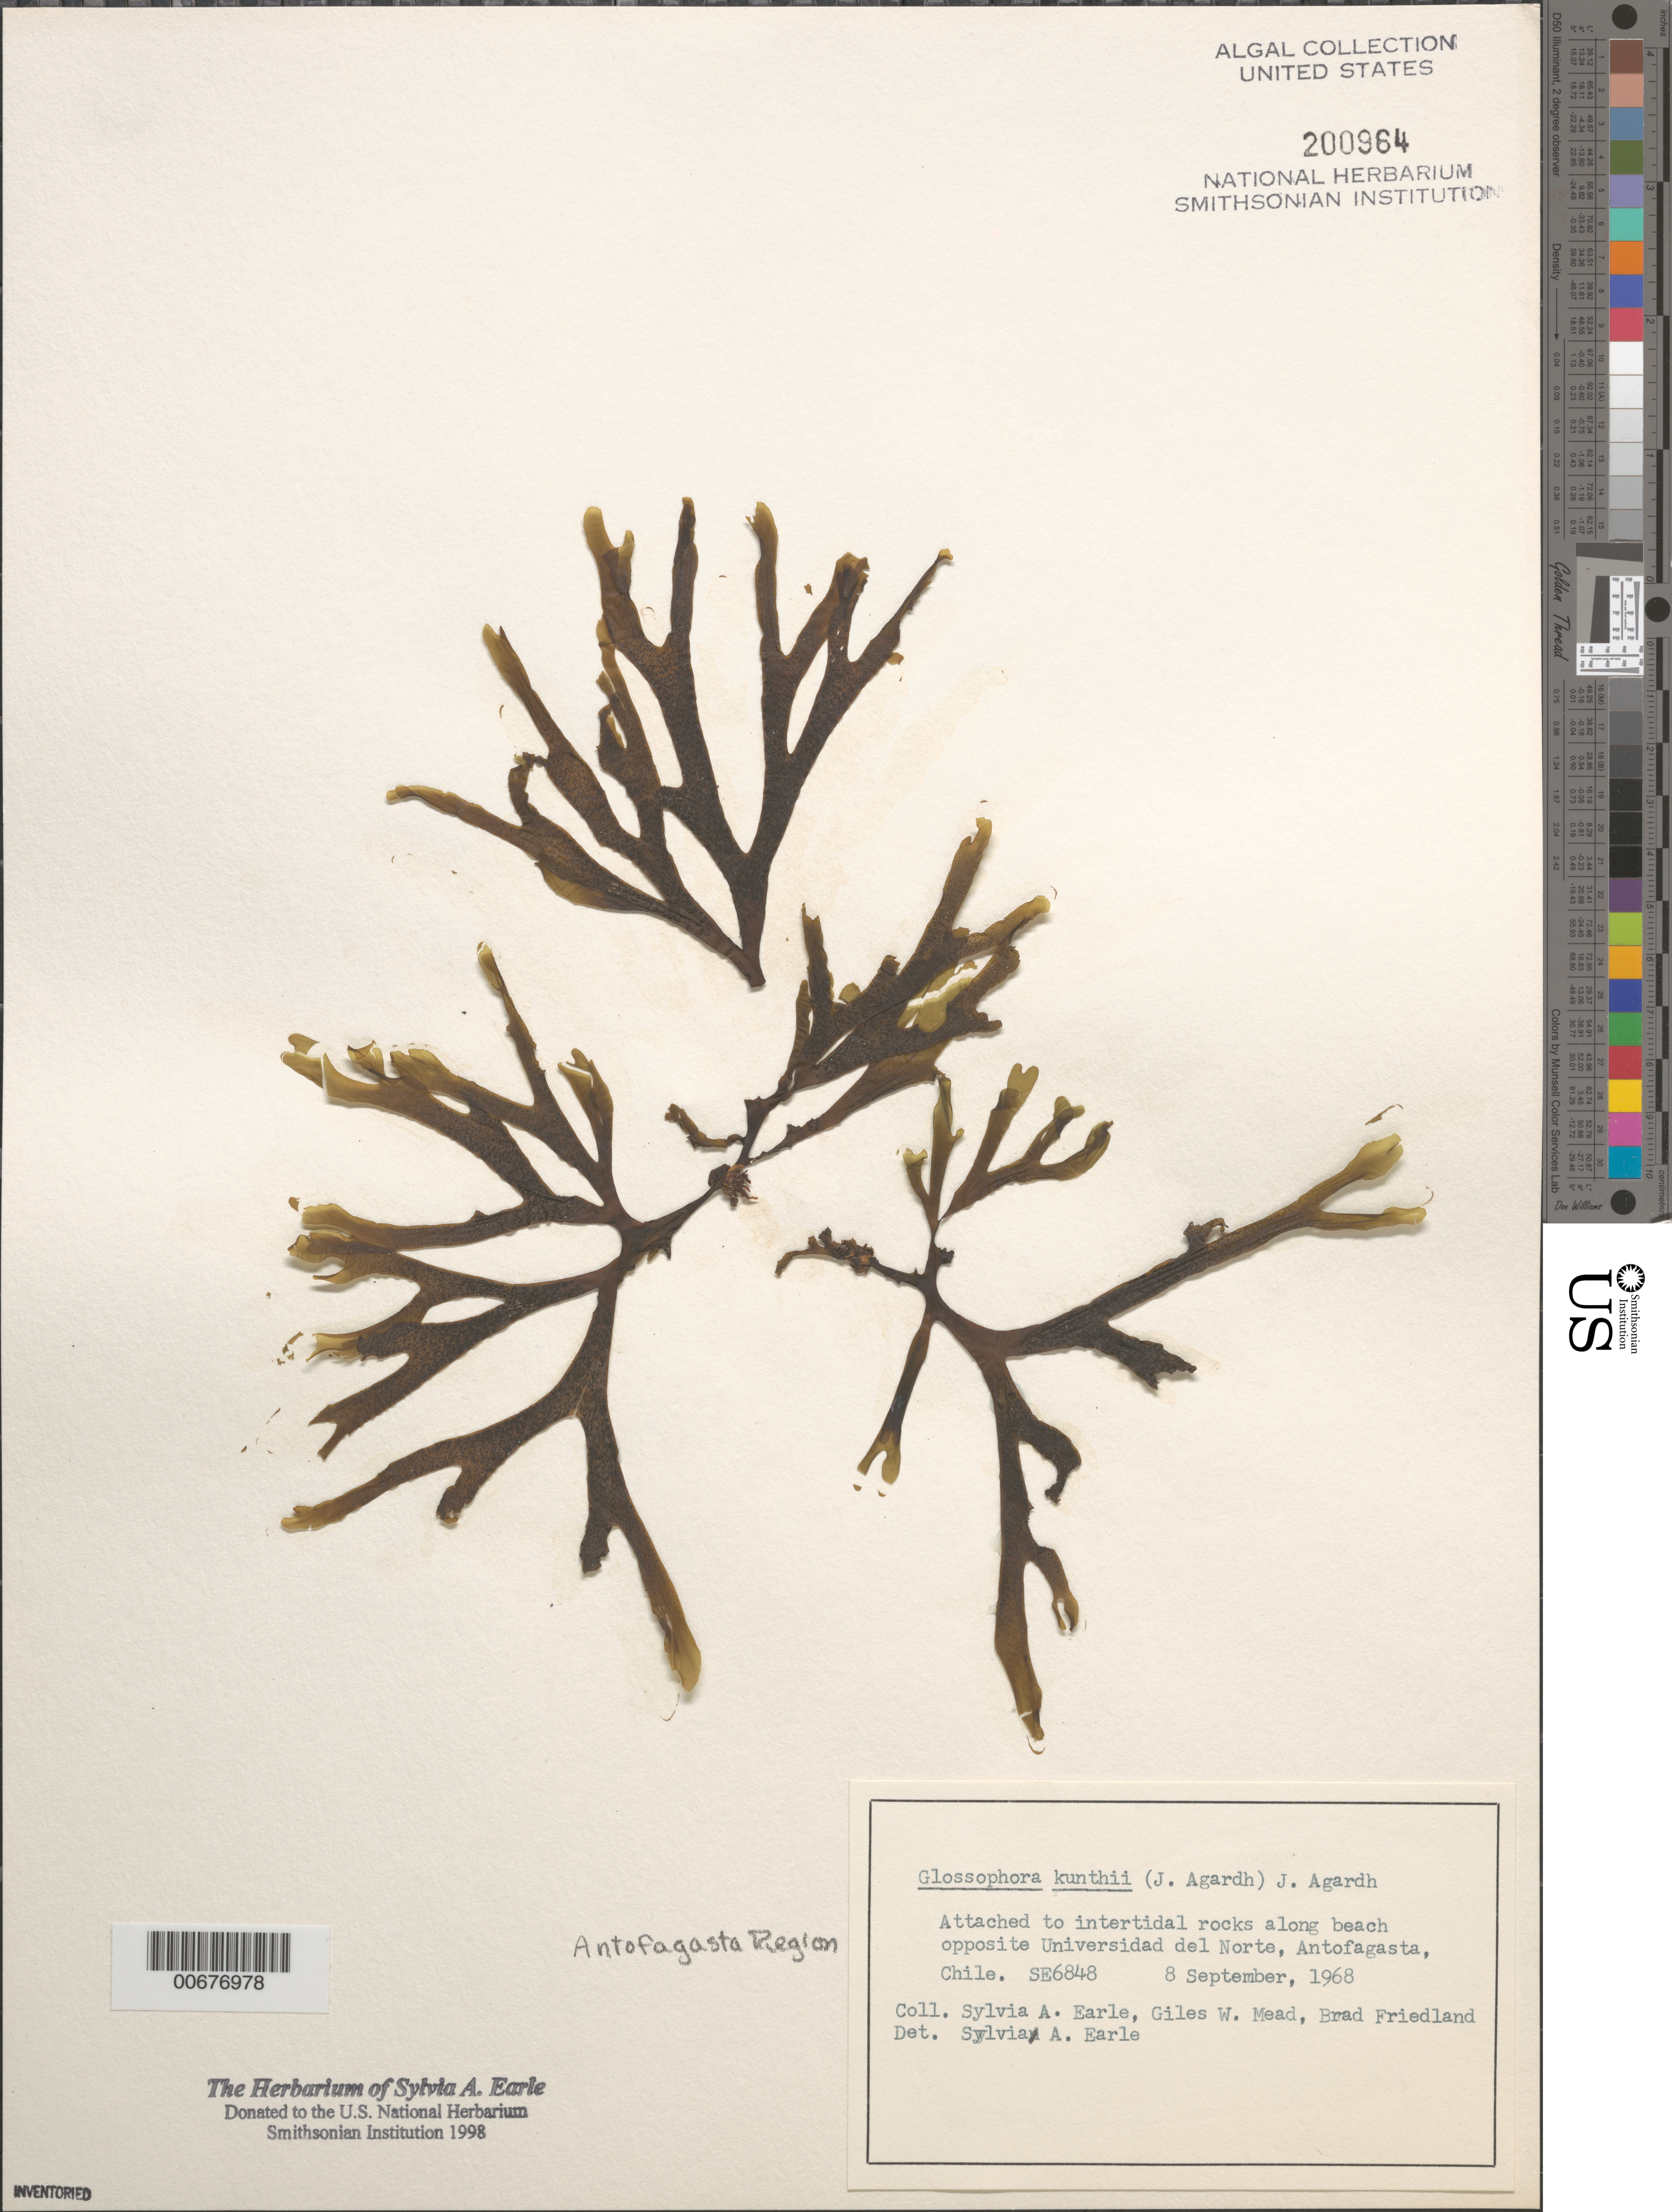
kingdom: Chromista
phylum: Ochrophyta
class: Phaeophyceae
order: Dictyotales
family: Dictyotaceae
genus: Dictyota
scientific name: Dictyota kunthii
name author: (C. Agardh) Grev.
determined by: Algae name updating Project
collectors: S. A. Earle, G. W. Mead & B. Friedland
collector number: SE 6848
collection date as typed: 08 Sep 1968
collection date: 1968-09-08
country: Chile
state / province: Antofagasta (II)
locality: Antofagasta, beach opposite Universidad del Norte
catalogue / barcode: US 200964